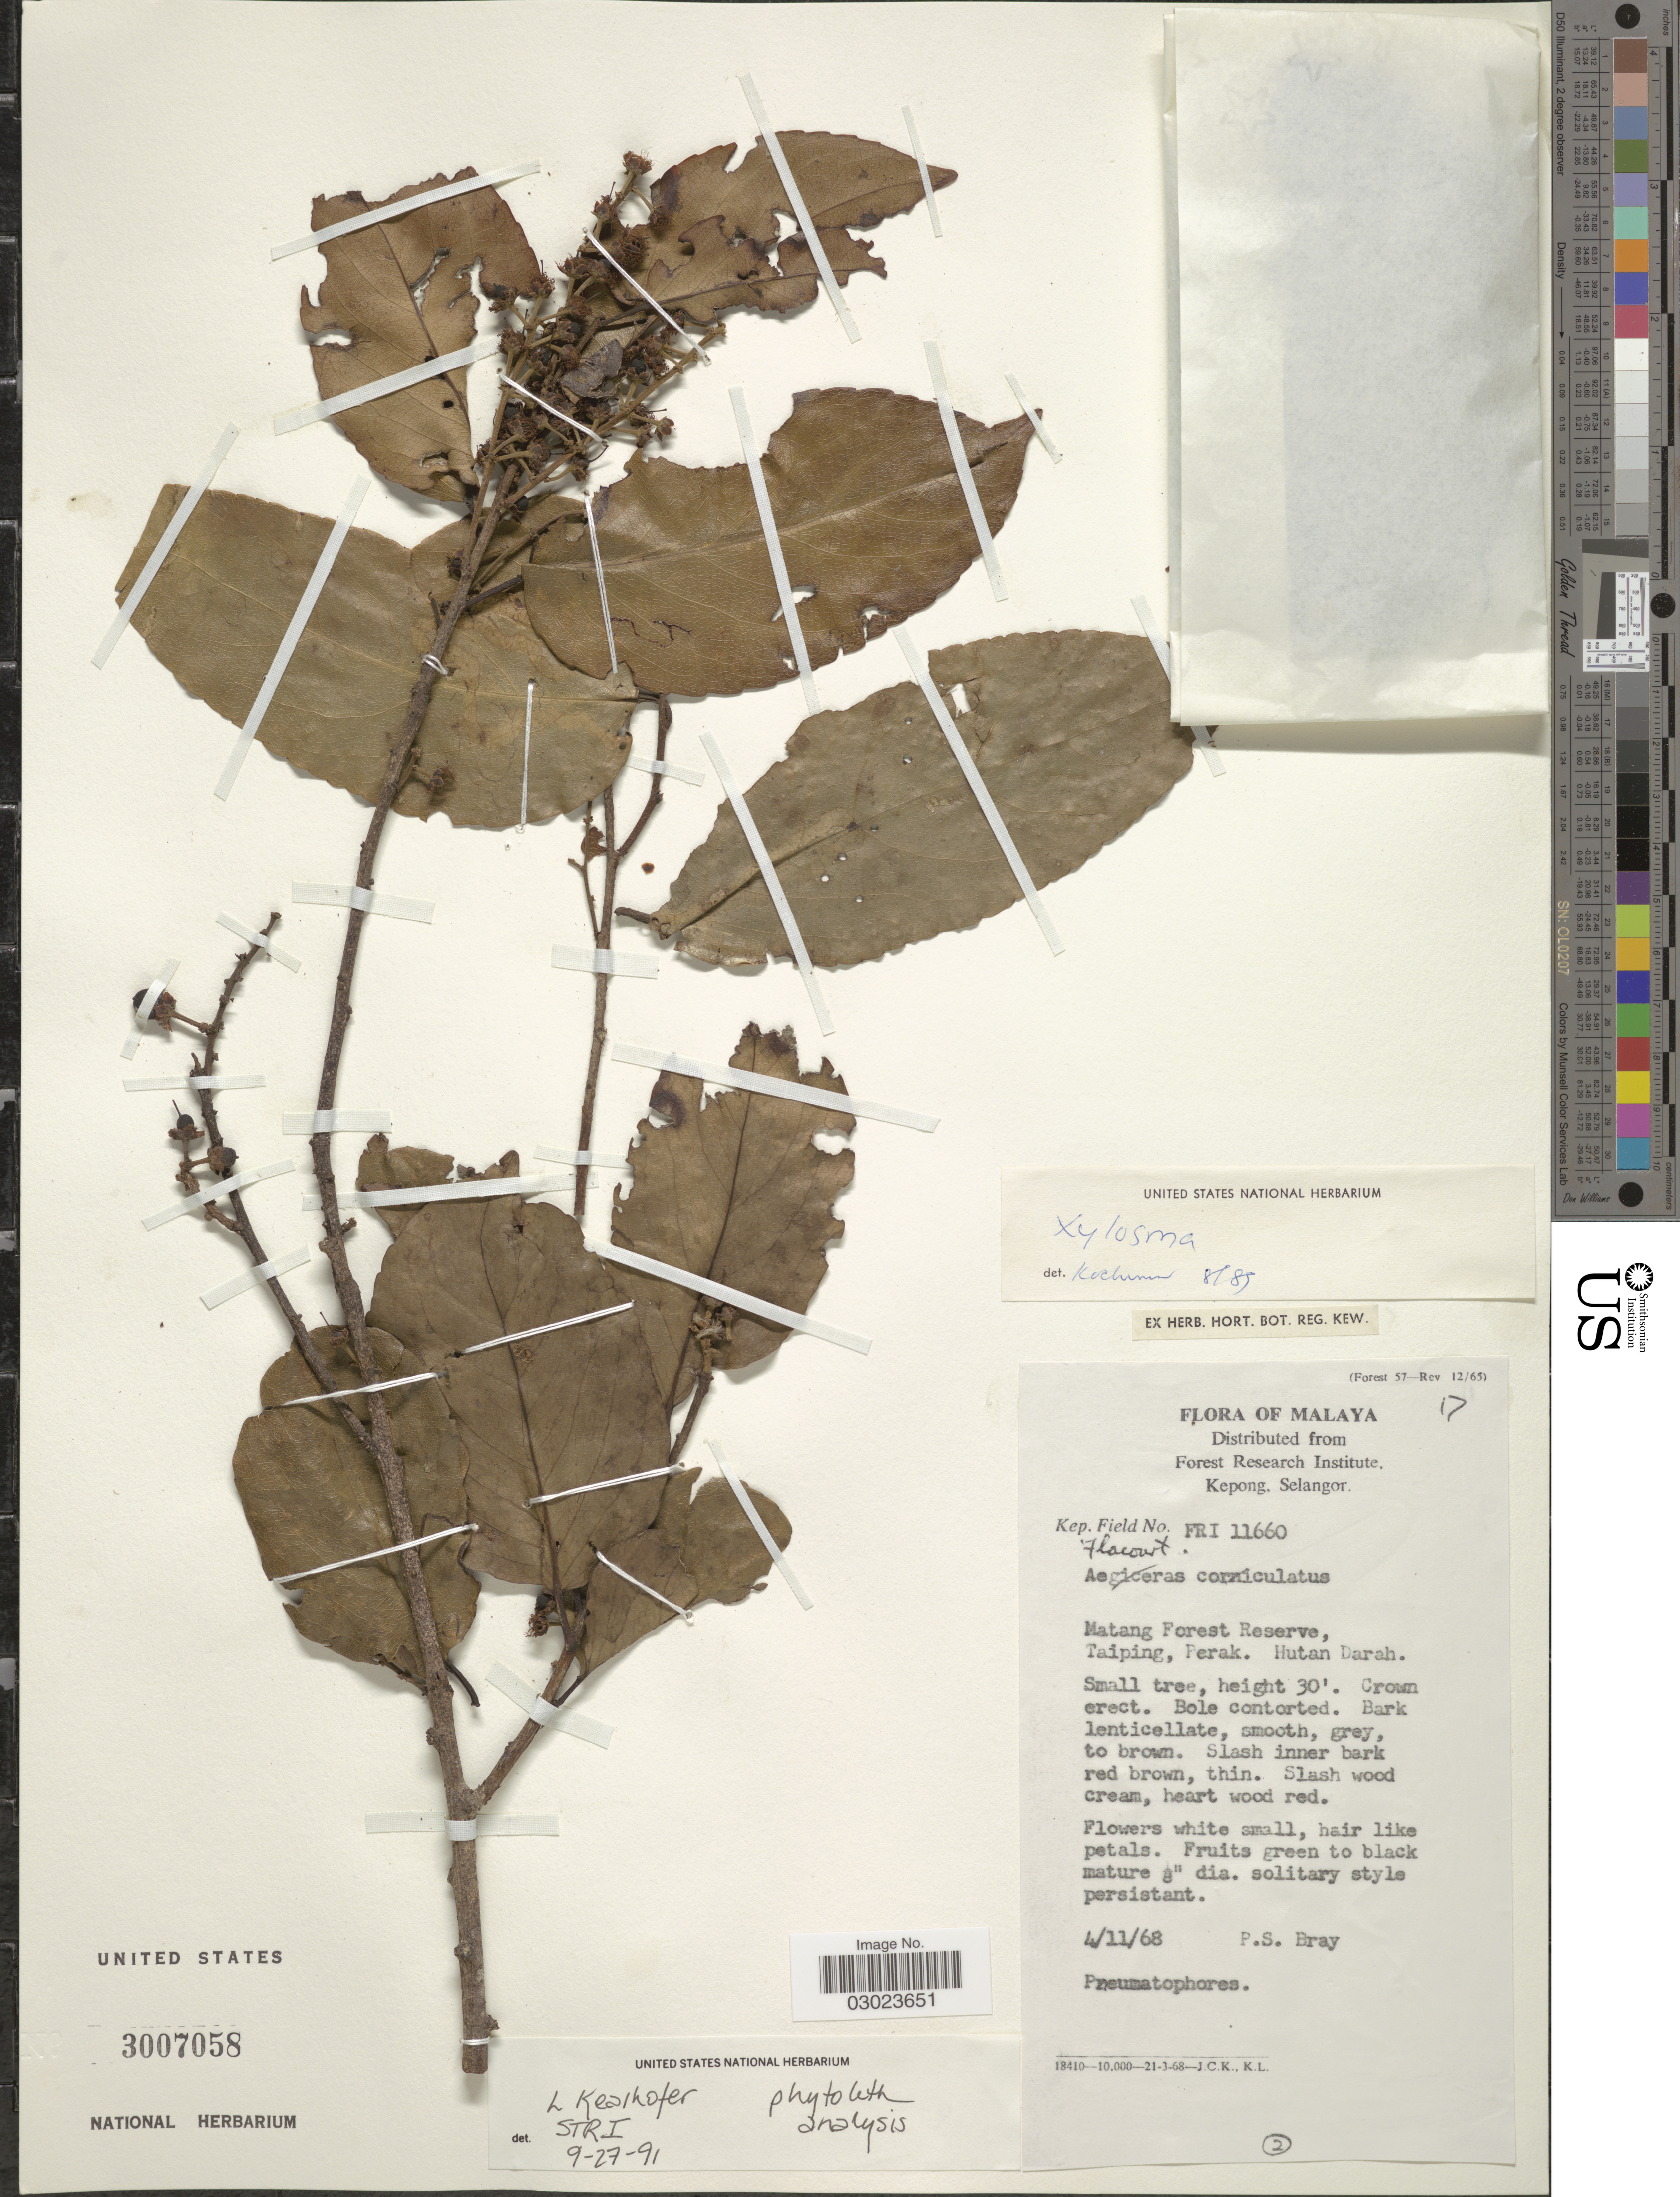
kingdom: Plantae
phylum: Tracheophyta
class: Magnoliopsida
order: Malpighiales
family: Salicaceae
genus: Xylosma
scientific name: Xylosma sp.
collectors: P. Bray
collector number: FRI 11660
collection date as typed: Transcribed d/m/y: 4/11/68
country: Malaysia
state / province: Perak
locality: Matang Forest Reserve, Taiping, Perak, Hutan Darah, Malaya.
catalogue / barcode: US 3007058